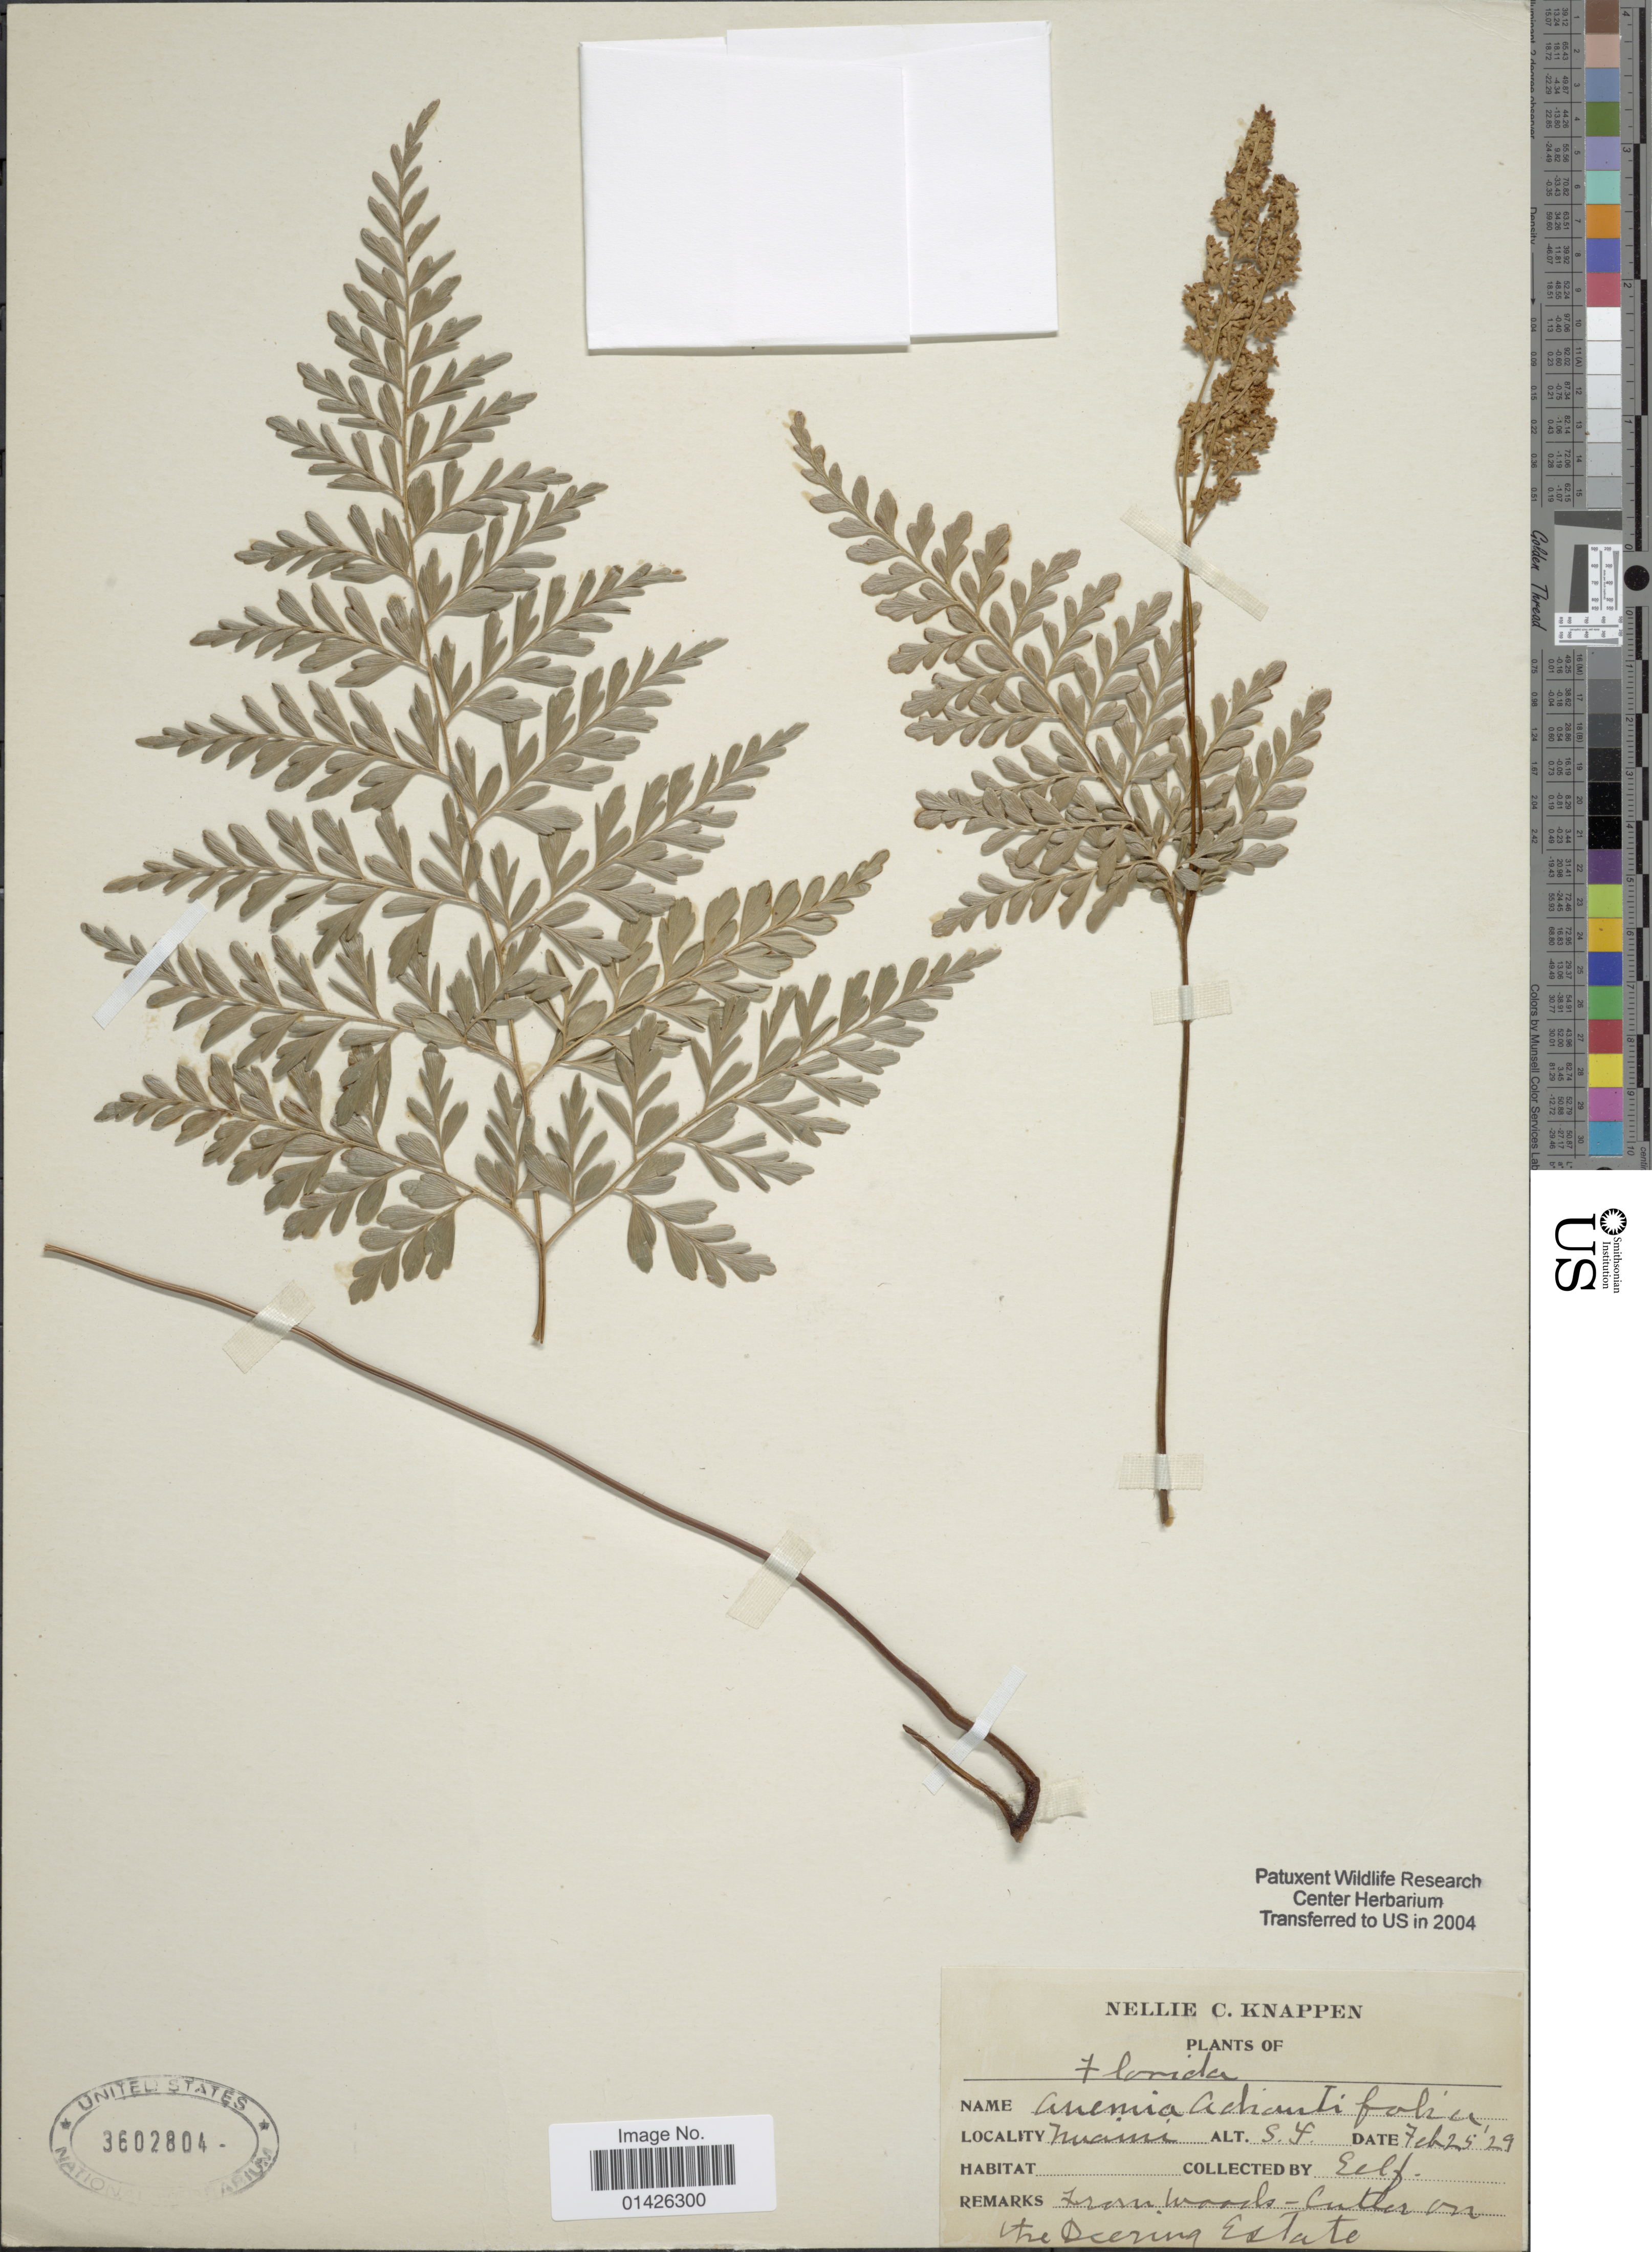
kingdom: Plantae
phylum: Tracheophyta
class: Polypodiopsida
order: Schizaeales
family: Anemiaceae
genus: Anemia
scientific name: Anemia adiantifolia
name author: (L.) Sw.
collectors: N. Knappen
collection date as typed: Transcribed d/m/y: 25/2/29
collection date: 1929-02-25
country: United States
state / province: Florida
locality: Miami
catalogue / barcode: US 3602804